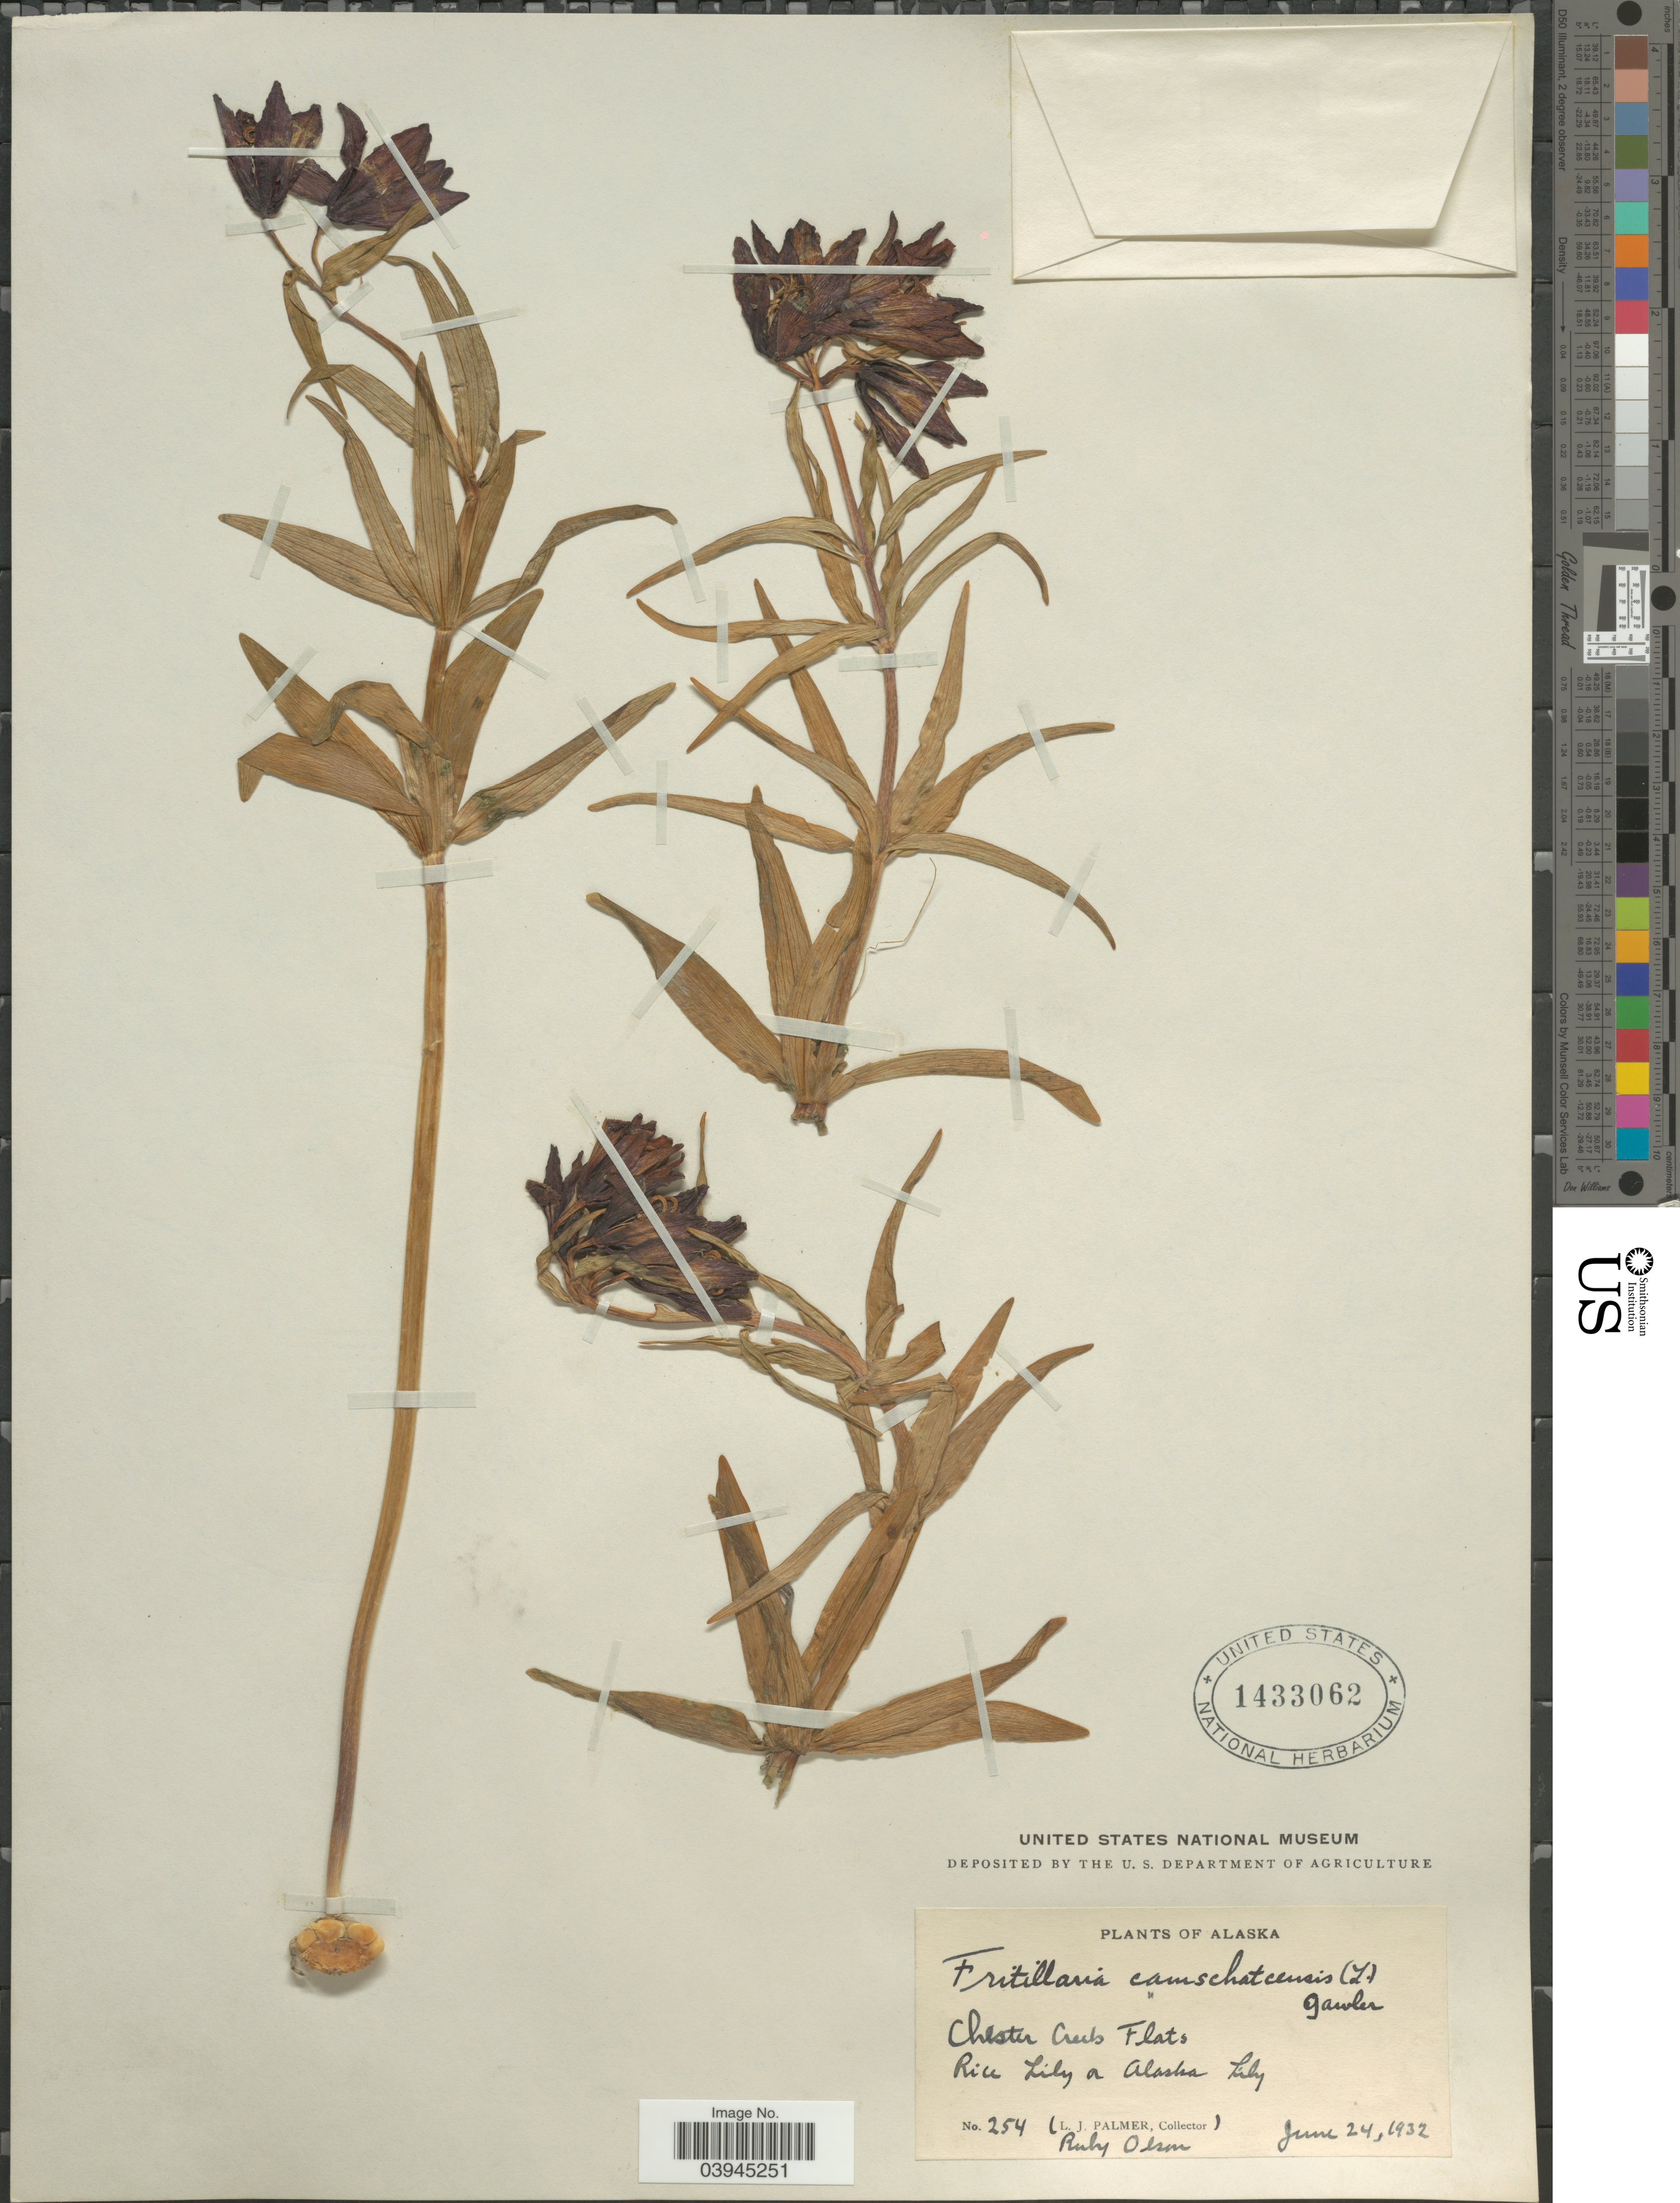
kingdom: Plantae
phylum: Tracheophyta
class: Liliopsida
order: Liliales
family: Liliaceae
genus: Fritillaria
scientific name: Fritillaria camschatcensis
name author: (L.) Ker Gawl.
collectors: L. J. Palmer & R. Olson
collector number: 254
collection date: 1932-06-24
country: United States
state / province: Alaska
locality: Chester Creek Flats.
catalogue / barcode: US 1433062